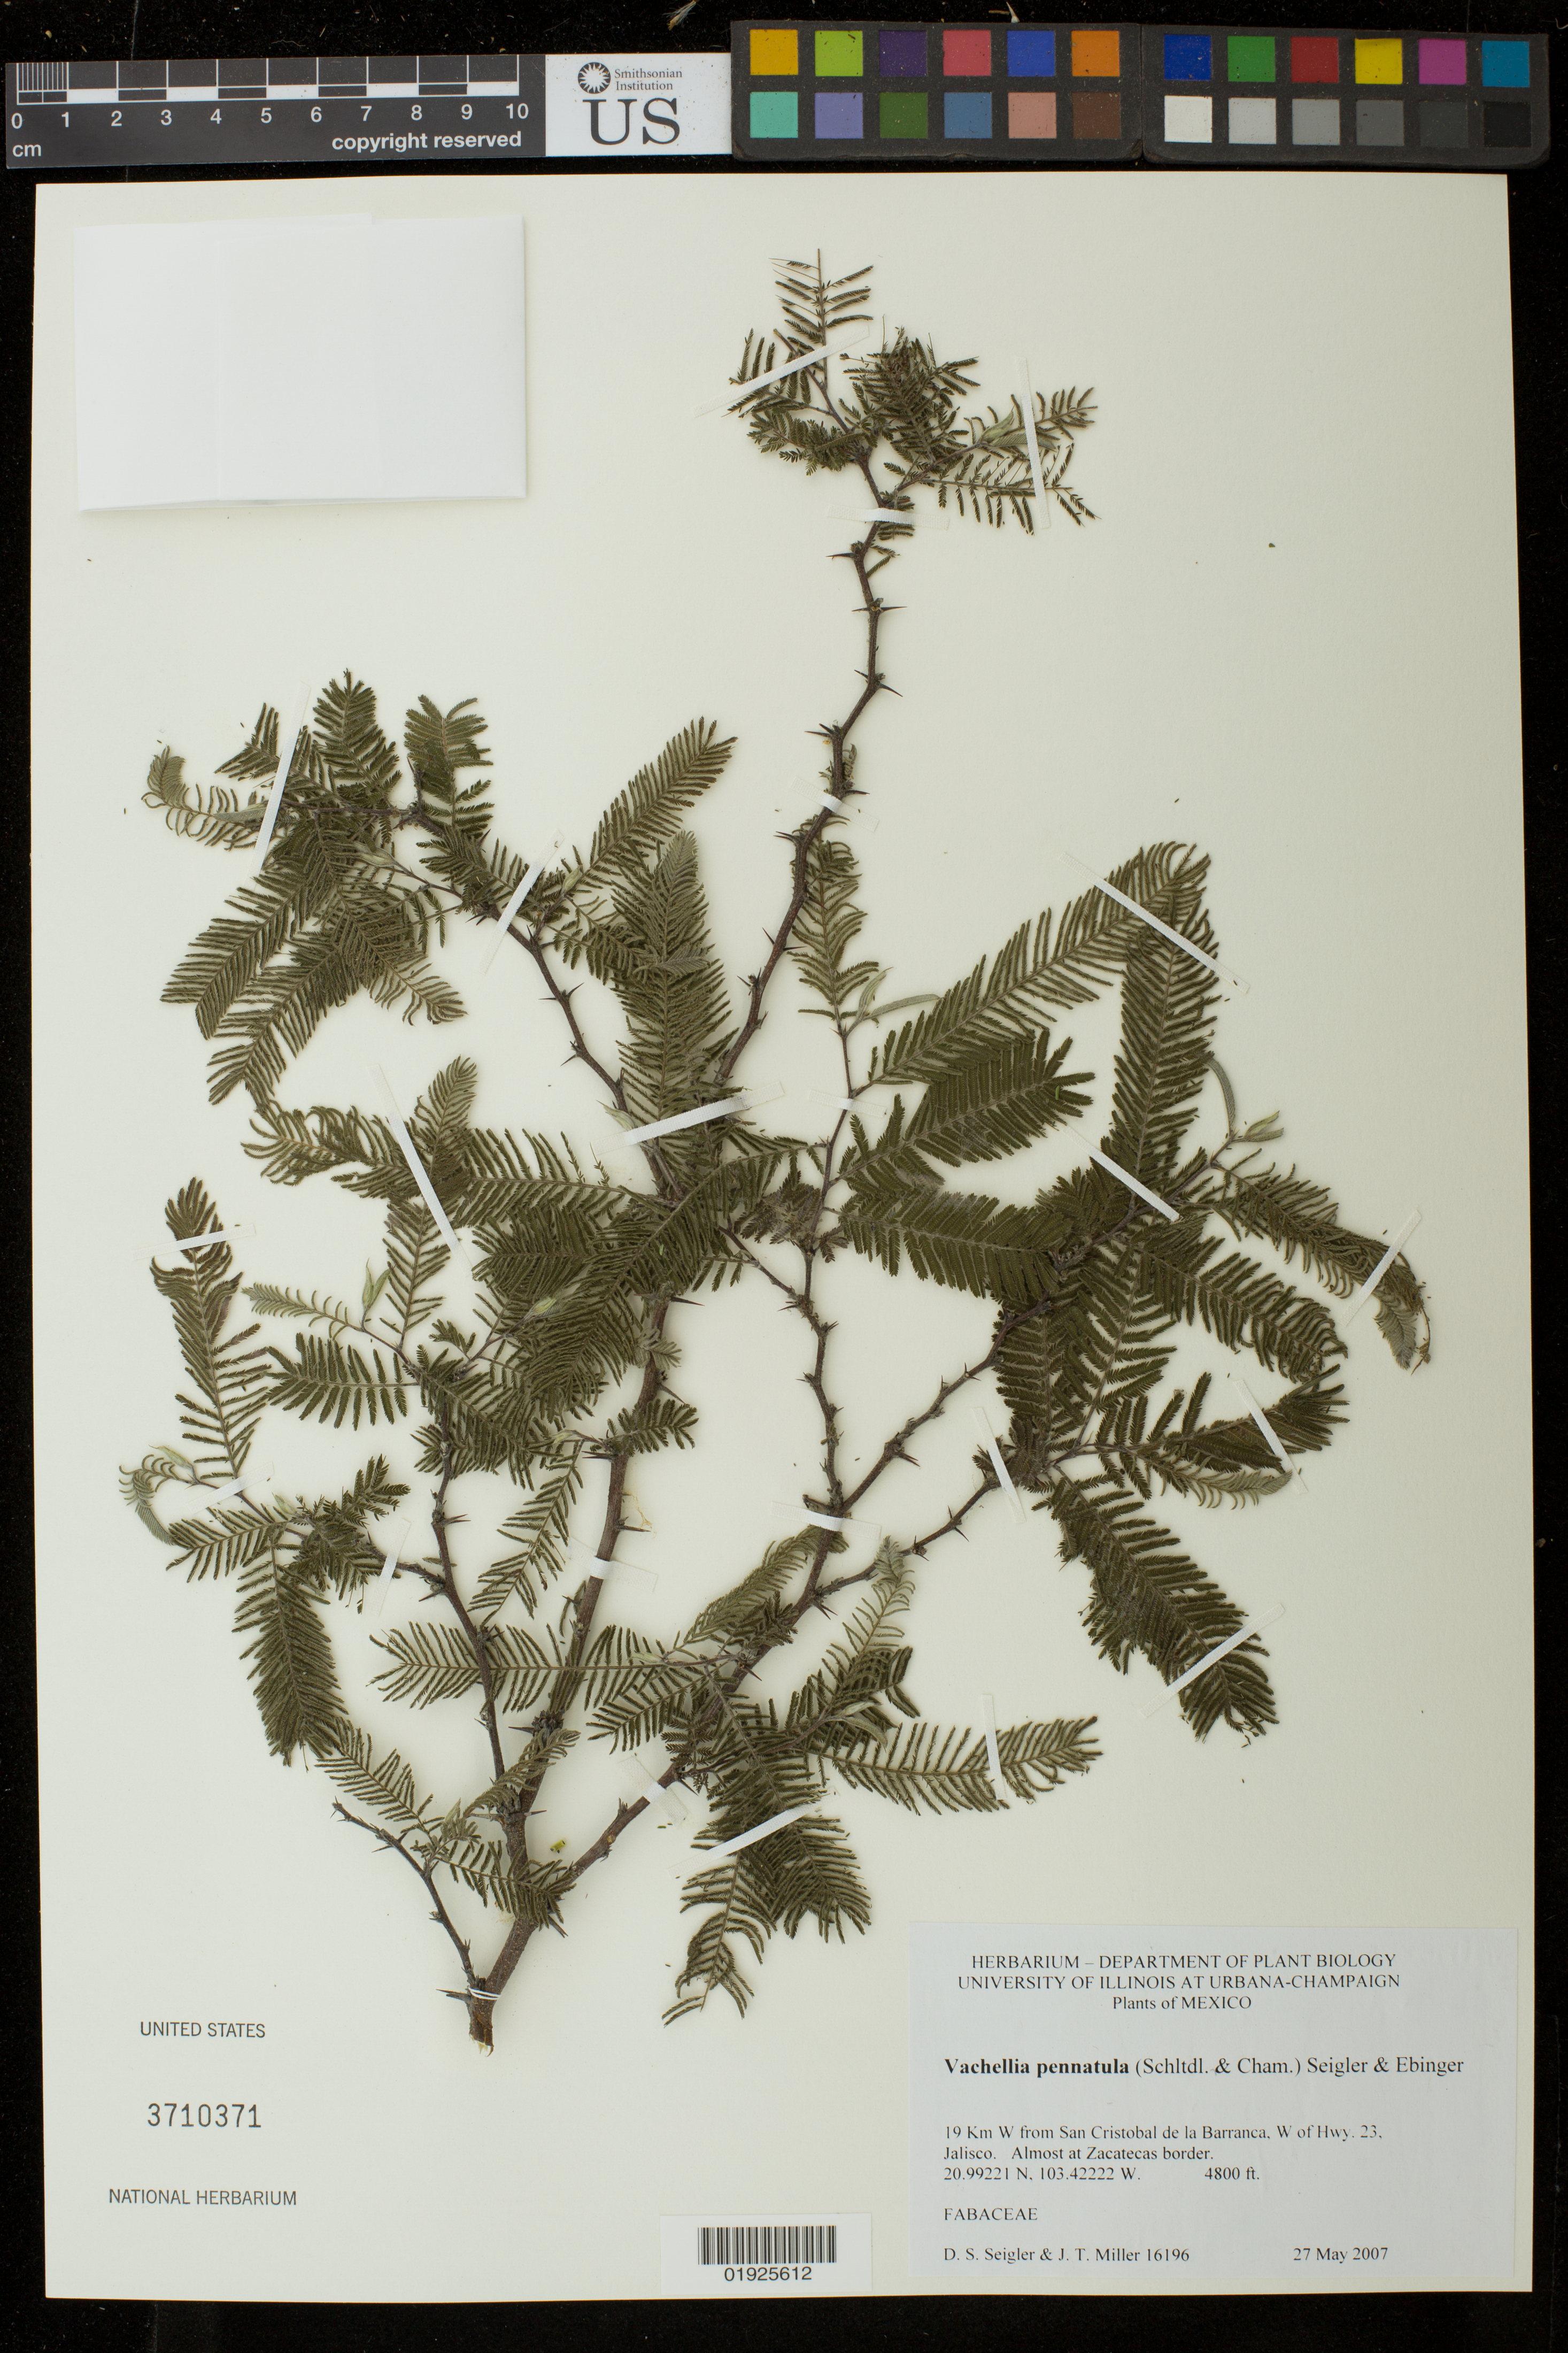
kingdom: Plantae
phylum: Tracheophyta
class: Magnoliopsida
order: Fabales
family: Fabaceae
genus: Vachellia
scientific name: Vachellia pennatula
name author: (Schltdl. & Cham.) Seigler & Ebinger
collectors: D. S. Seigler & J. T. Miller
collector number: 16196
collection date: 2007-05-27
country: Mexico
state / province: Jalisco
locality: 19 km W from San Cristobal de la Barranca, W of Hwy 23, Almost at Zacatecas border.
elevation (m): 1463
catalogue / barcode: US 3710371